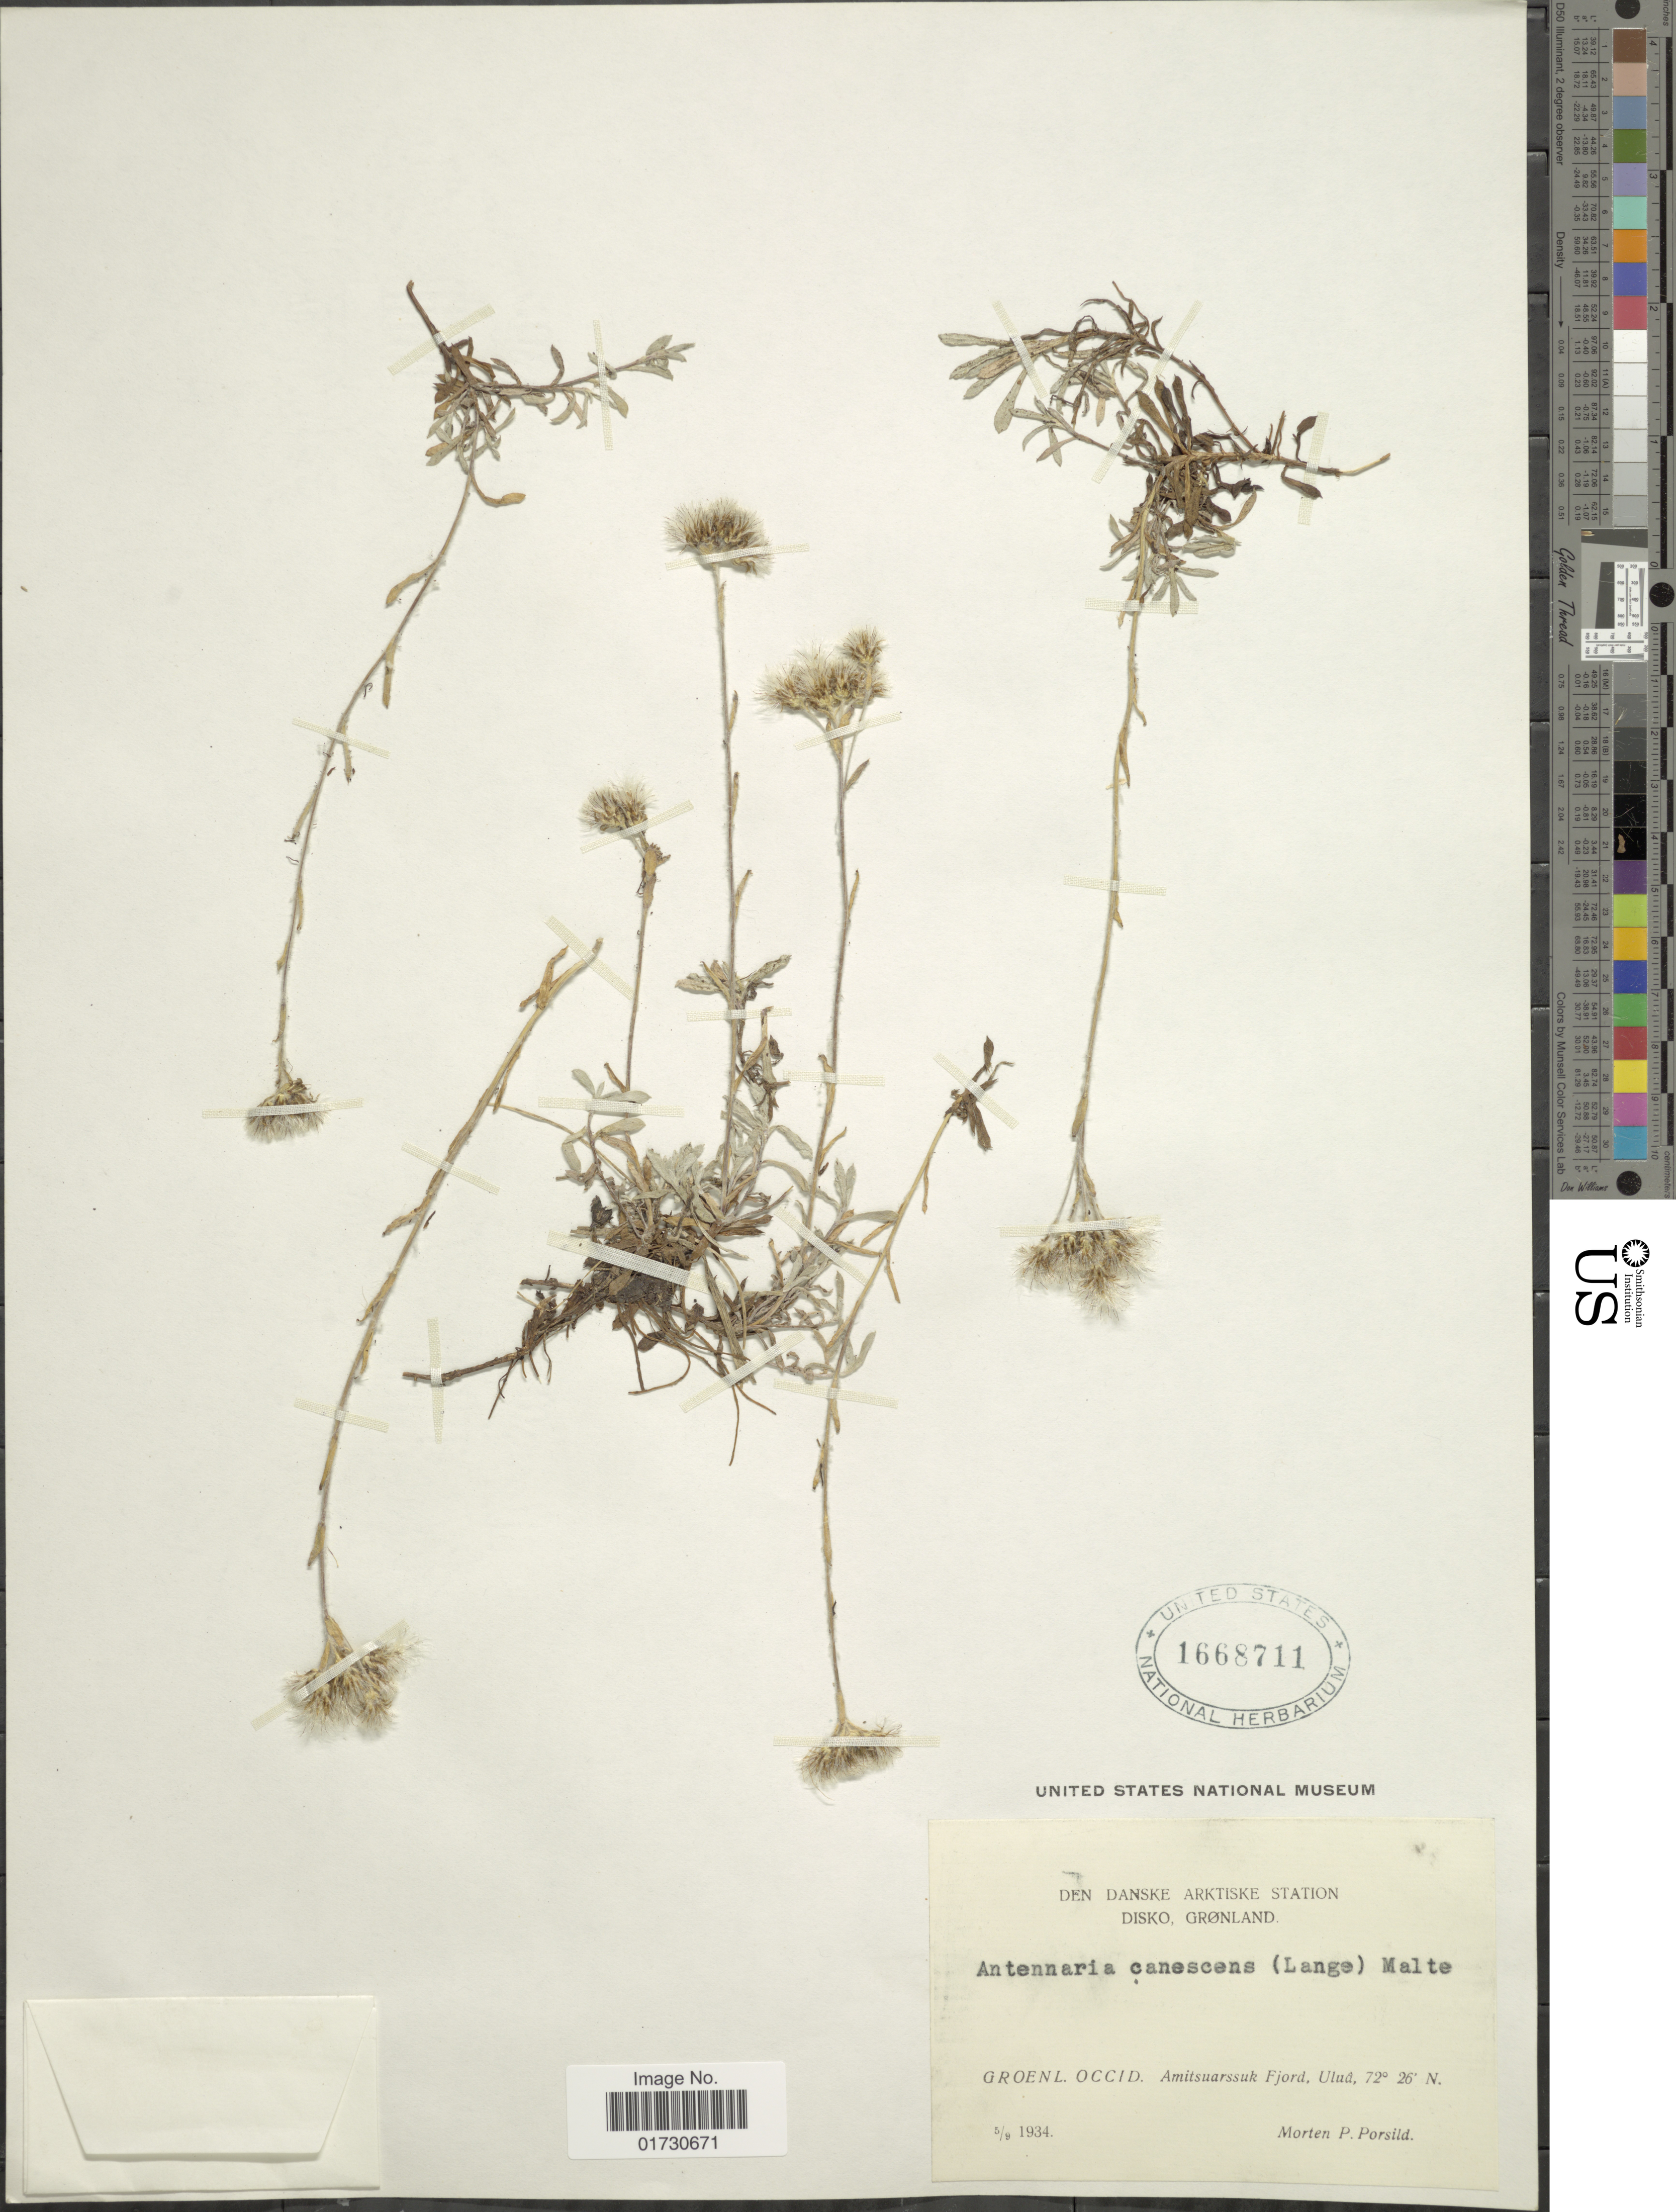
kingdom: Plantae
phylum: Tracheophyta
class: Magnoliopsida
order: Asterales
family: Asteraceae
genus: Antennaria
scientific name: Antennaria canescens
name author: (Lange) Malte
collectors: M. P. Porsild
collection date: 1934-09-05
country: Greenland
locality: Groenl. Occid. Amitsuarssuk Fjord, Ulud.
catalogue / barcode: US 1668711